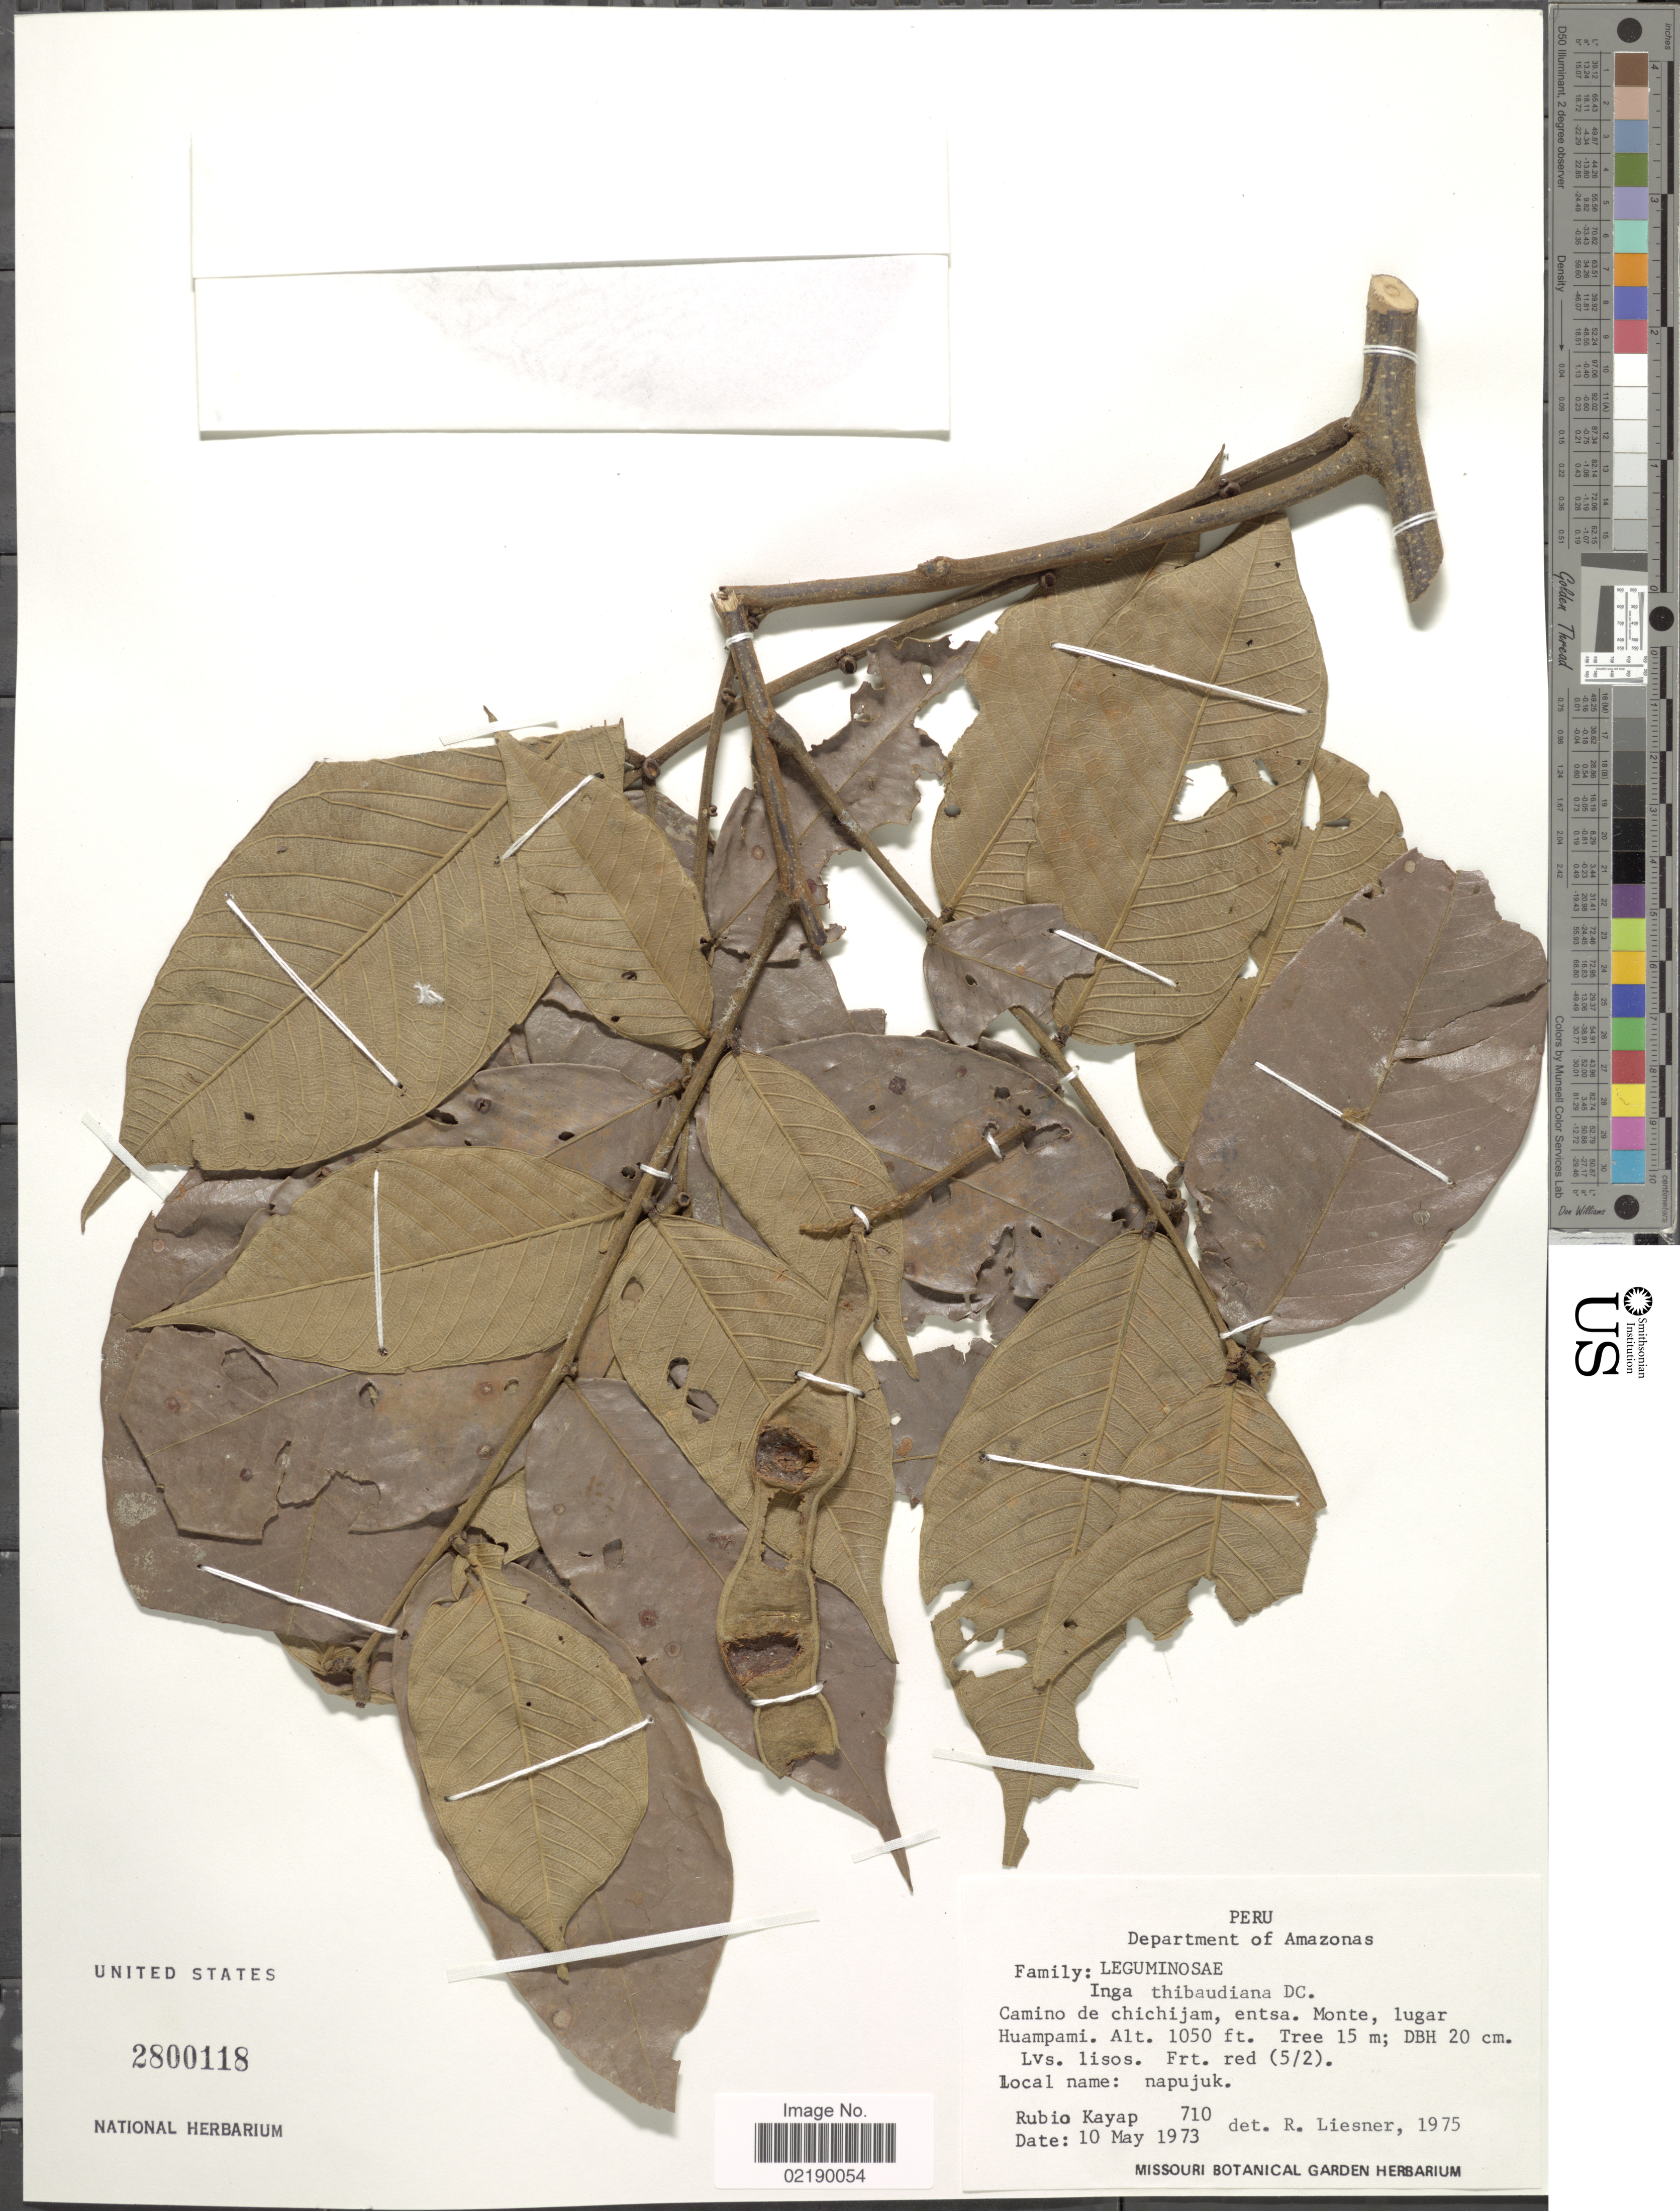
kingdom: Plantae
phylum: Tracheophyta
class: Magnoliopsida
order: Fabales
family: Fabaceae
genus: Inga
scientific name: Inga thibaudiana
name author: DC.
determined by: Liesner, R. L.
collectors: R. Kayap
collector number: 710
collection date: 1973-05-10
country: Peru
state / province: Amazonas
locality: Camino de chichijam, entsa. Monte, lugar Huampami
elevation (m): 320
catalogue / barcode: US 2800118